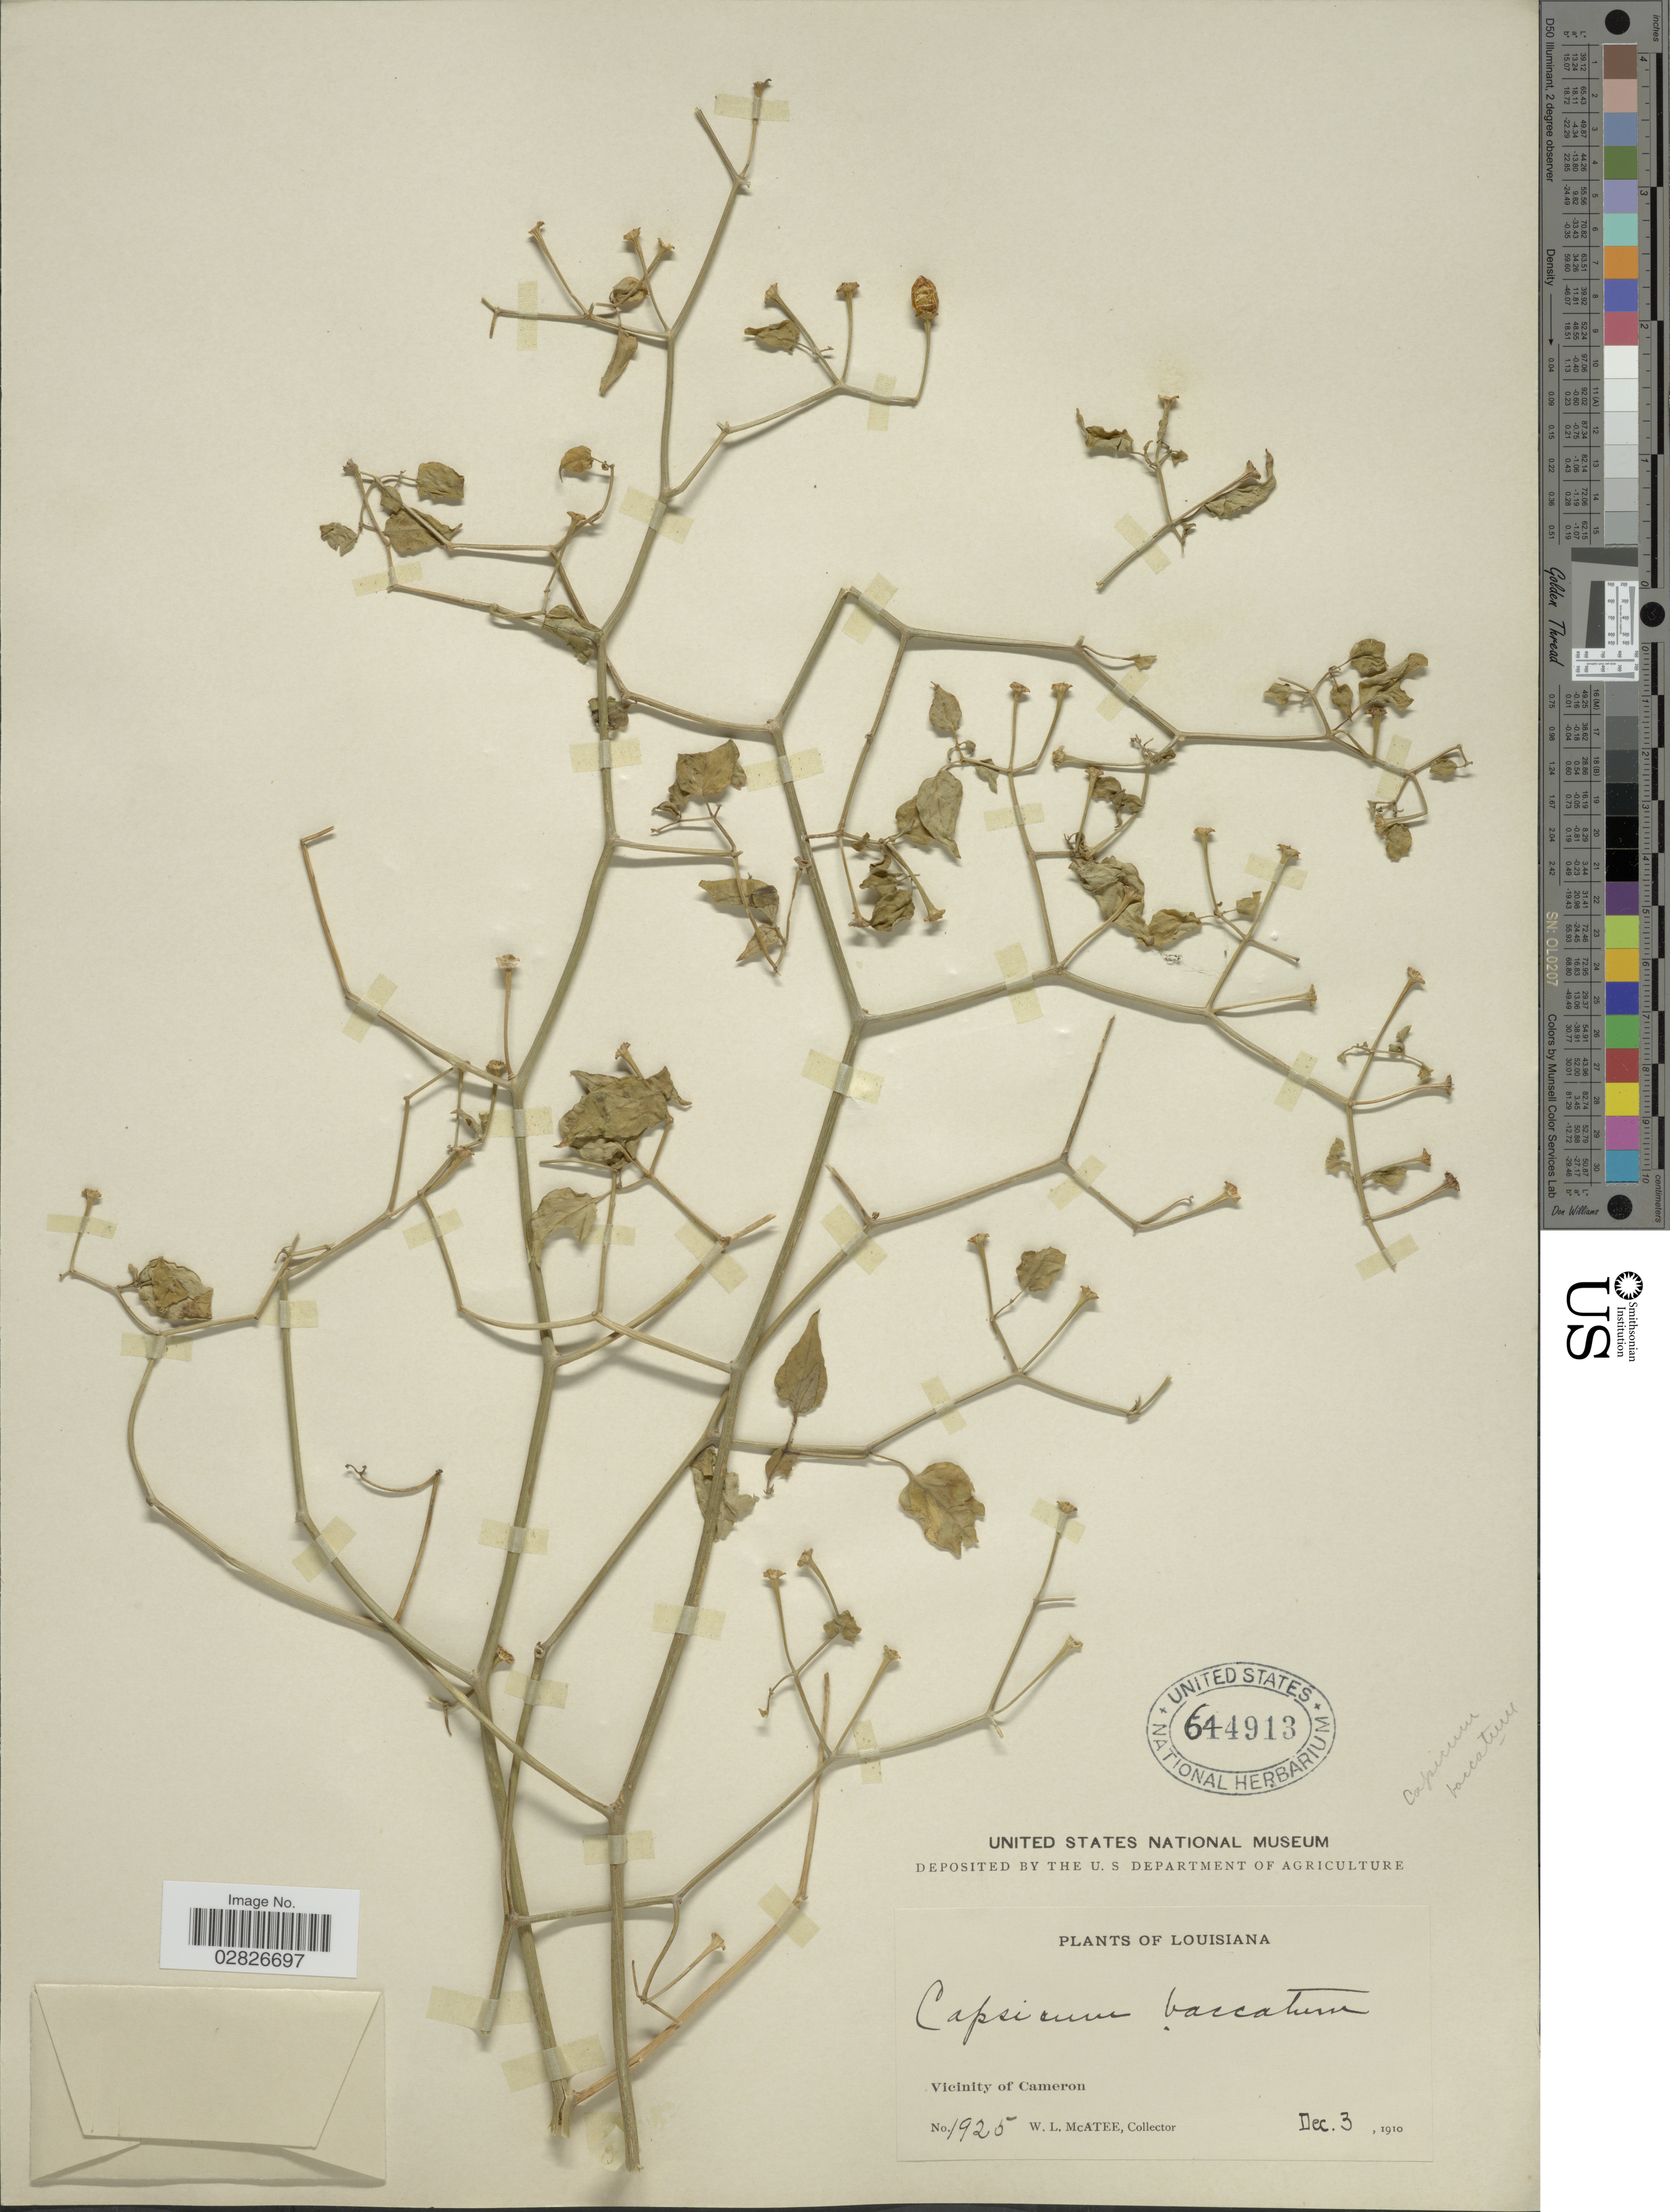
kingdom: Plantae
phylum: Tracheophyta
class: Magnoliopsida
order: Solanales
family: Solanaceae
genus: Capsicum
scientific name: Capsicum baccatum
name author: L.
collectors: W. McAtee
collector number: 1925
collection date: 1910-12-03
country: United States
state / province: Louisiana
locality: Vicinity of Cameron.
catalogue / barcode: US 644913